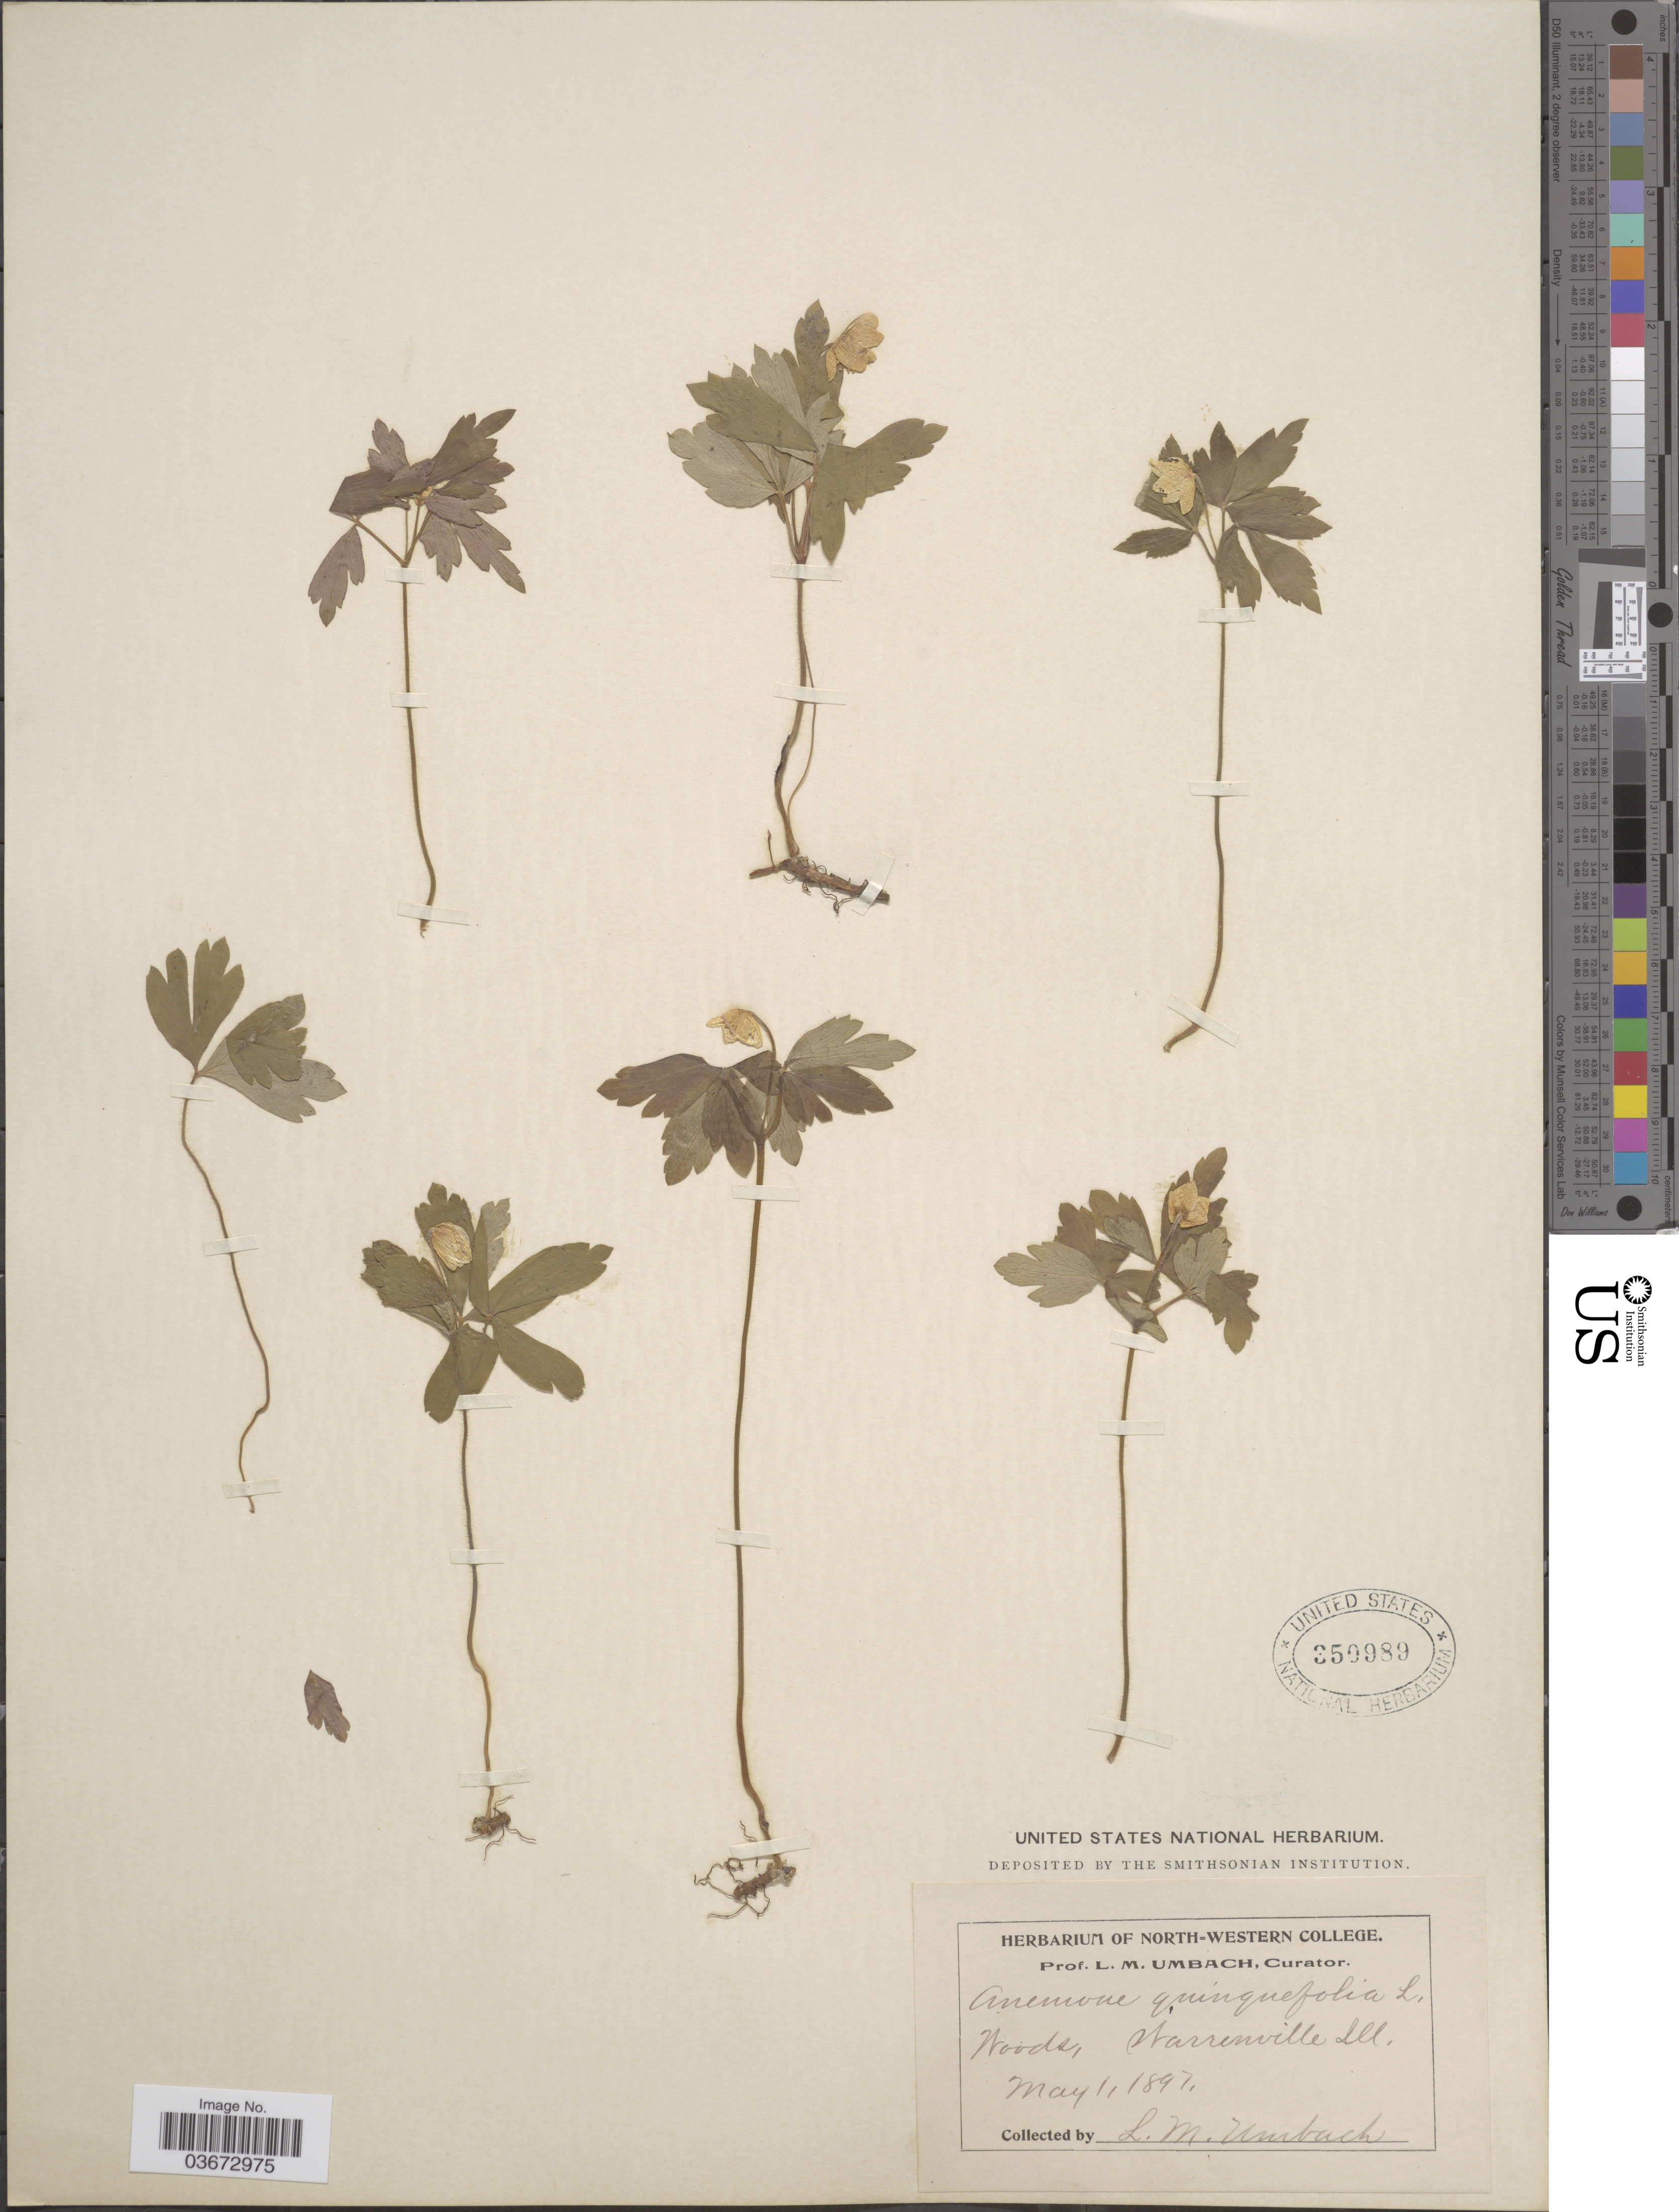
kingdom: Plantae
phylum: Tracheophyta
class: Magnoliopsida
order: Ranunculales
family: Ranunculaceae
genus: Anemone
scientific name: Anemone quinquefolia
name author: L.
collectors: L. M. Umbach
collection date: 1897-05-01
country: United States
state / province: Illinois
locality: Warrenville.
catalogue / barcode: US 350989